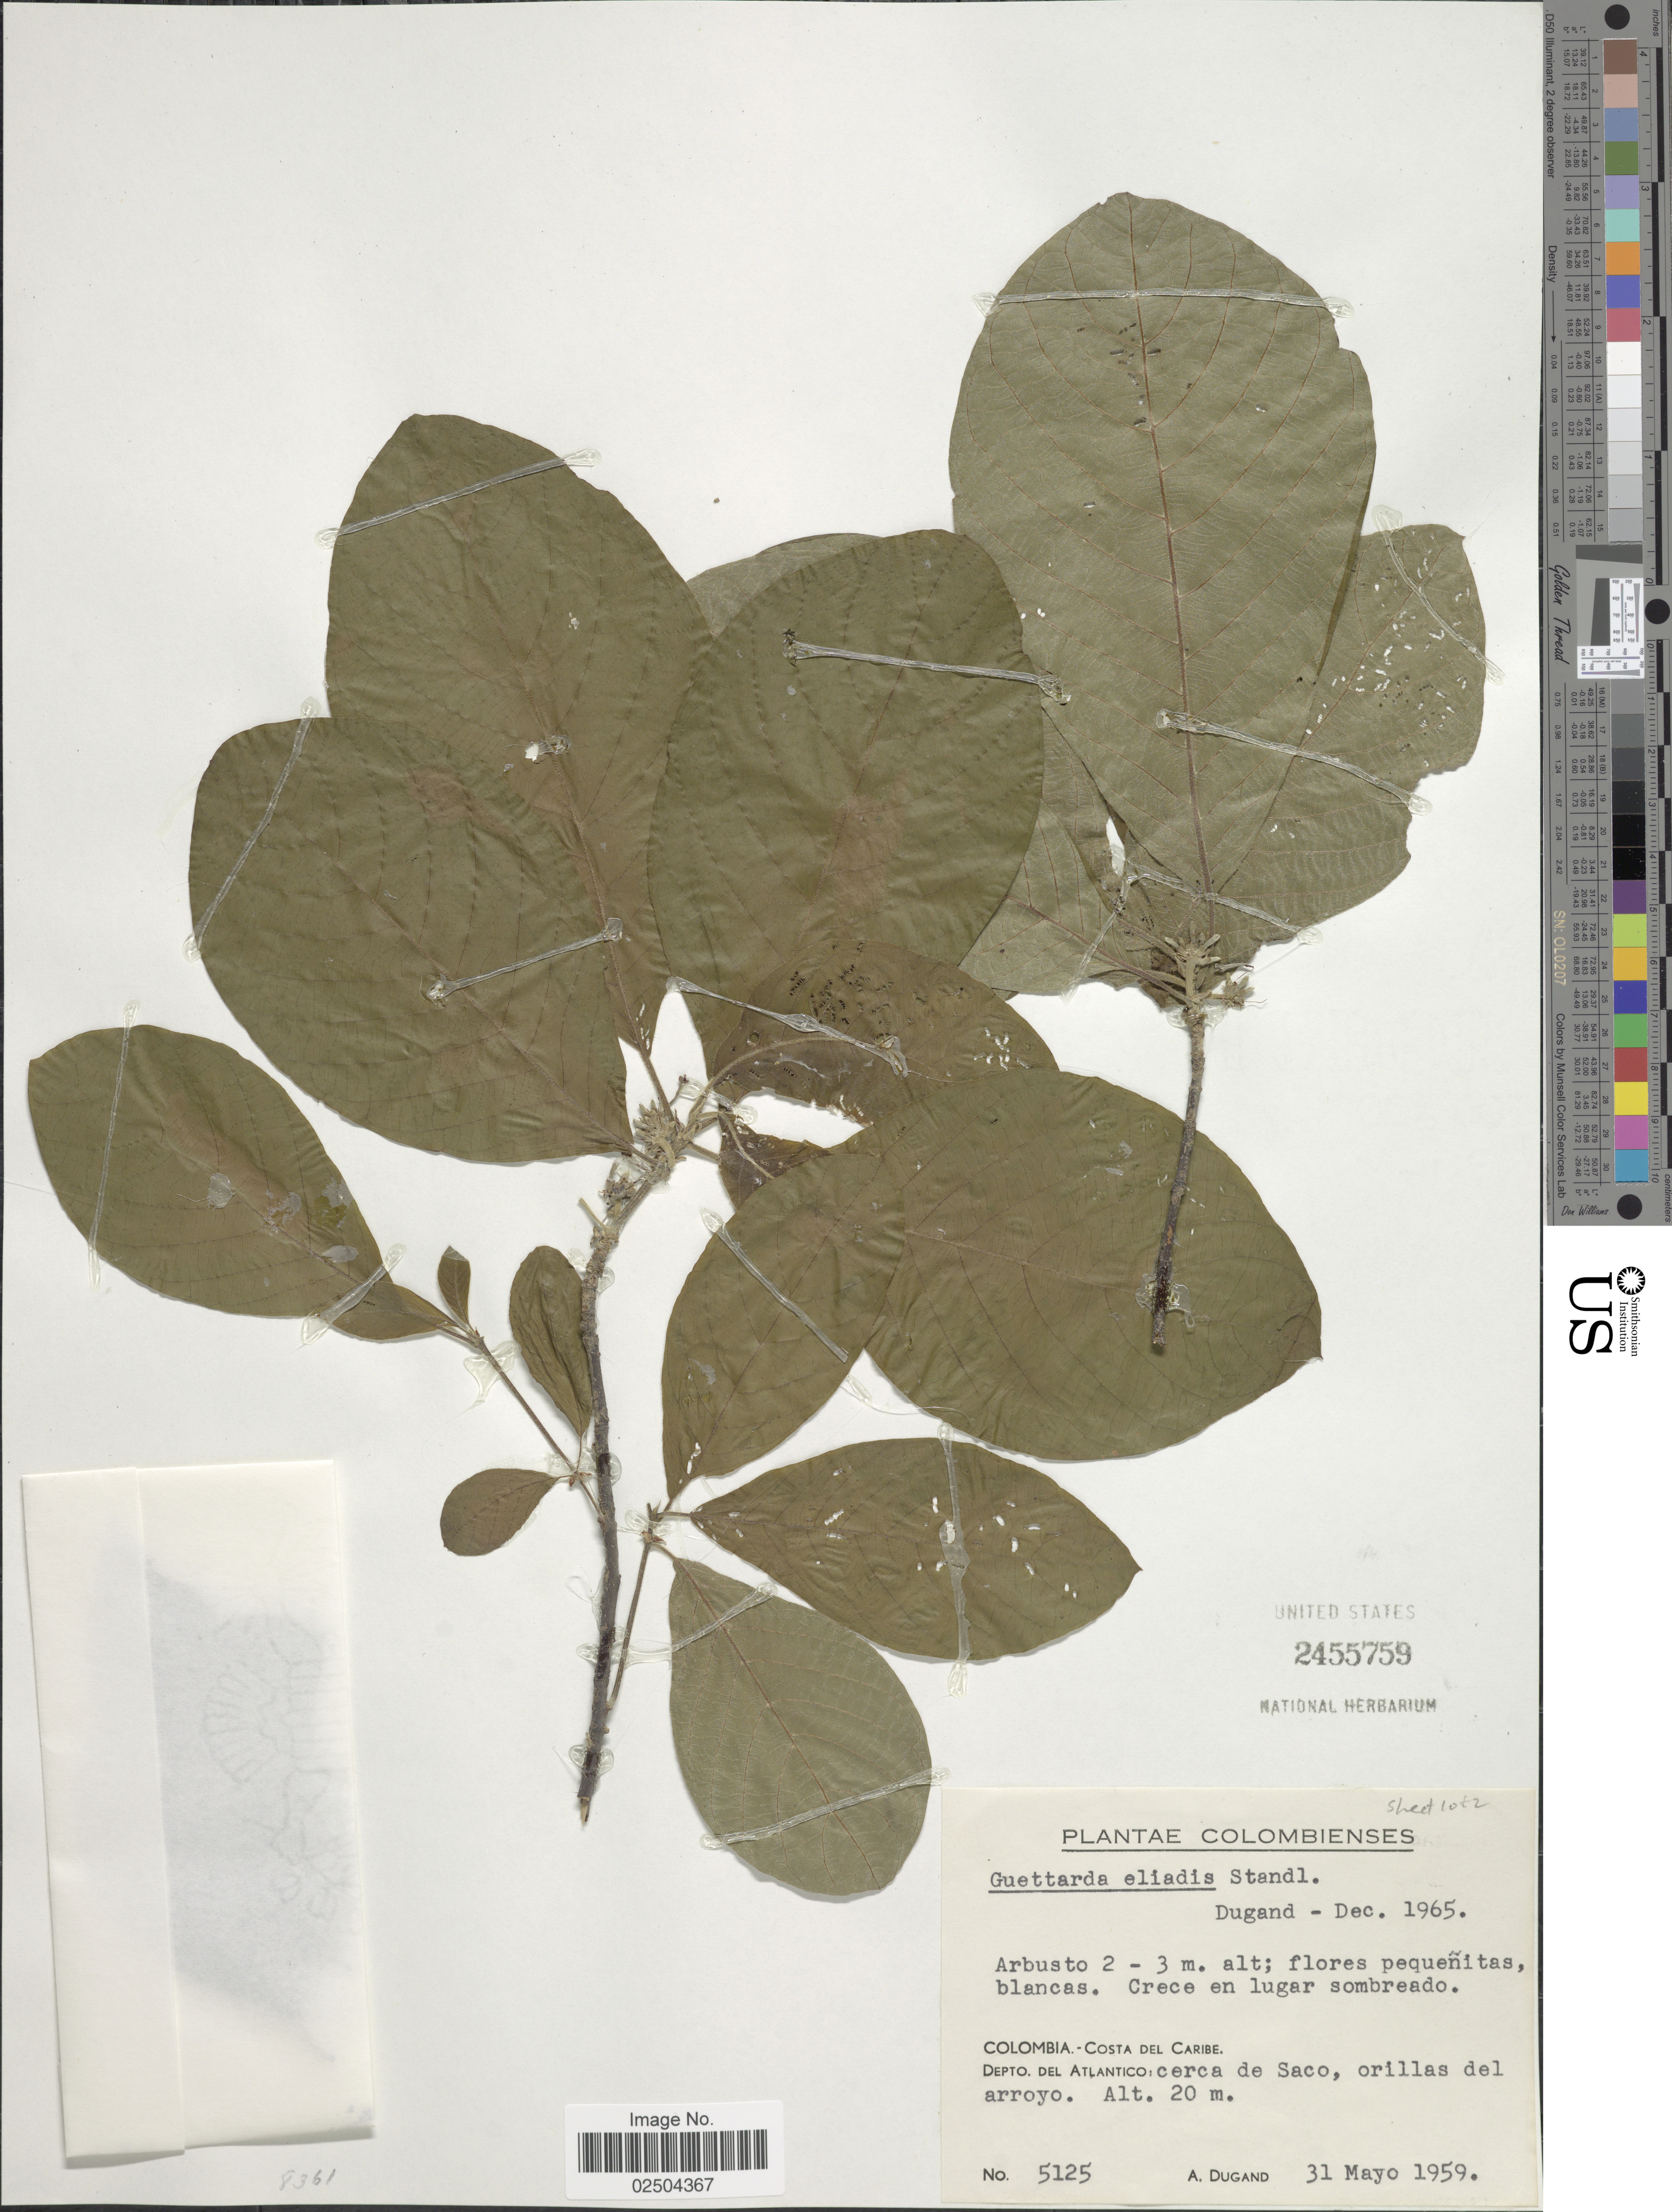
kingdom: Plantae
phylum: Tracheophyta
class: Magnoliopsida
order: Gentianales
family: Rubiaceae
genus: Guettarda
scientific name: Guettarda eliadis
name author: Standl.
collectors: A. Dugand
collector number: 5125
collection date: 1959-05-31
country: Colombia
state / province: Atlántico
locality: Costa del Caribe, Depto. del Atlantico: cerca de Saco, orillas del arroyo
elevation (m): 20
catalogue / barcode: US 2455759